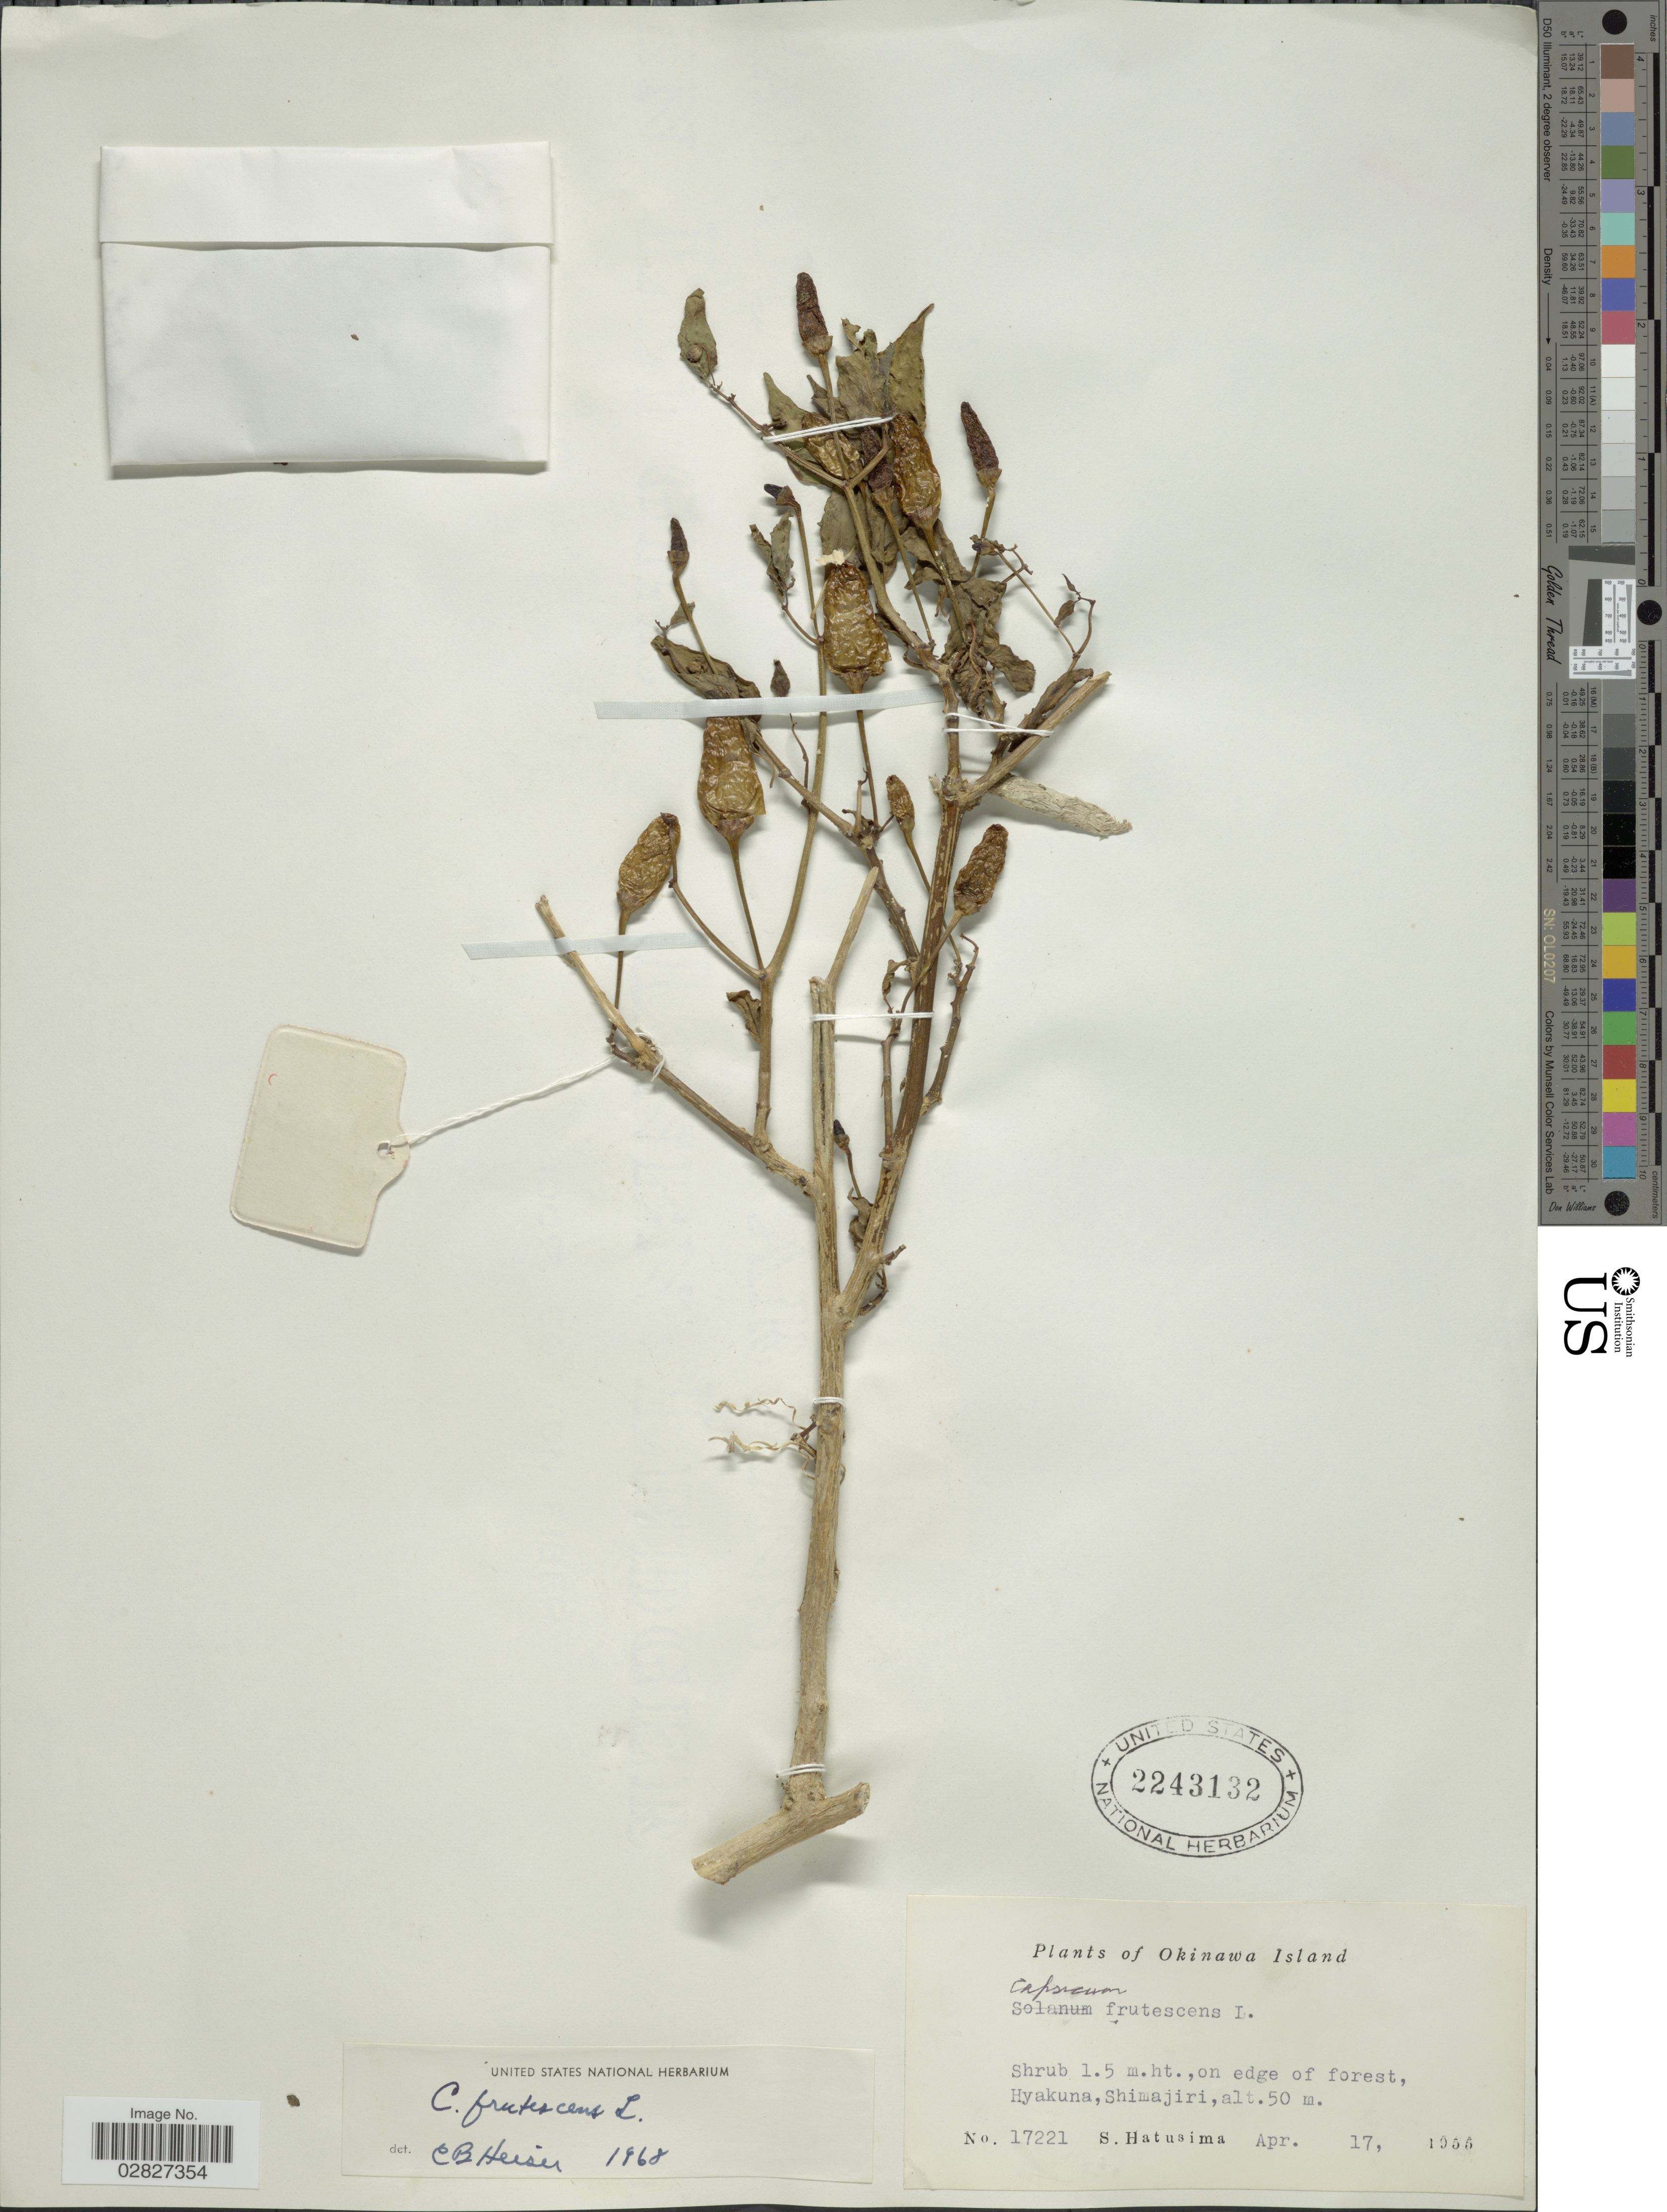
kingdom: Plantae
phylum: Tracheophyta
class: Magnoliopsida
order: Solanales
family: Solanaceae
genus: Capsicum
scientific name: Capsicum frutescens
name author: L.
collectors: S. Hatusima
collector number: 17221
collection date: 1955-04-17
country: Japan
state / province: Okinawa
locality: Okinawa Island. Hyakuna, Shimajiri.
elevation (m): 50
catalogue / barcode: US 2243132